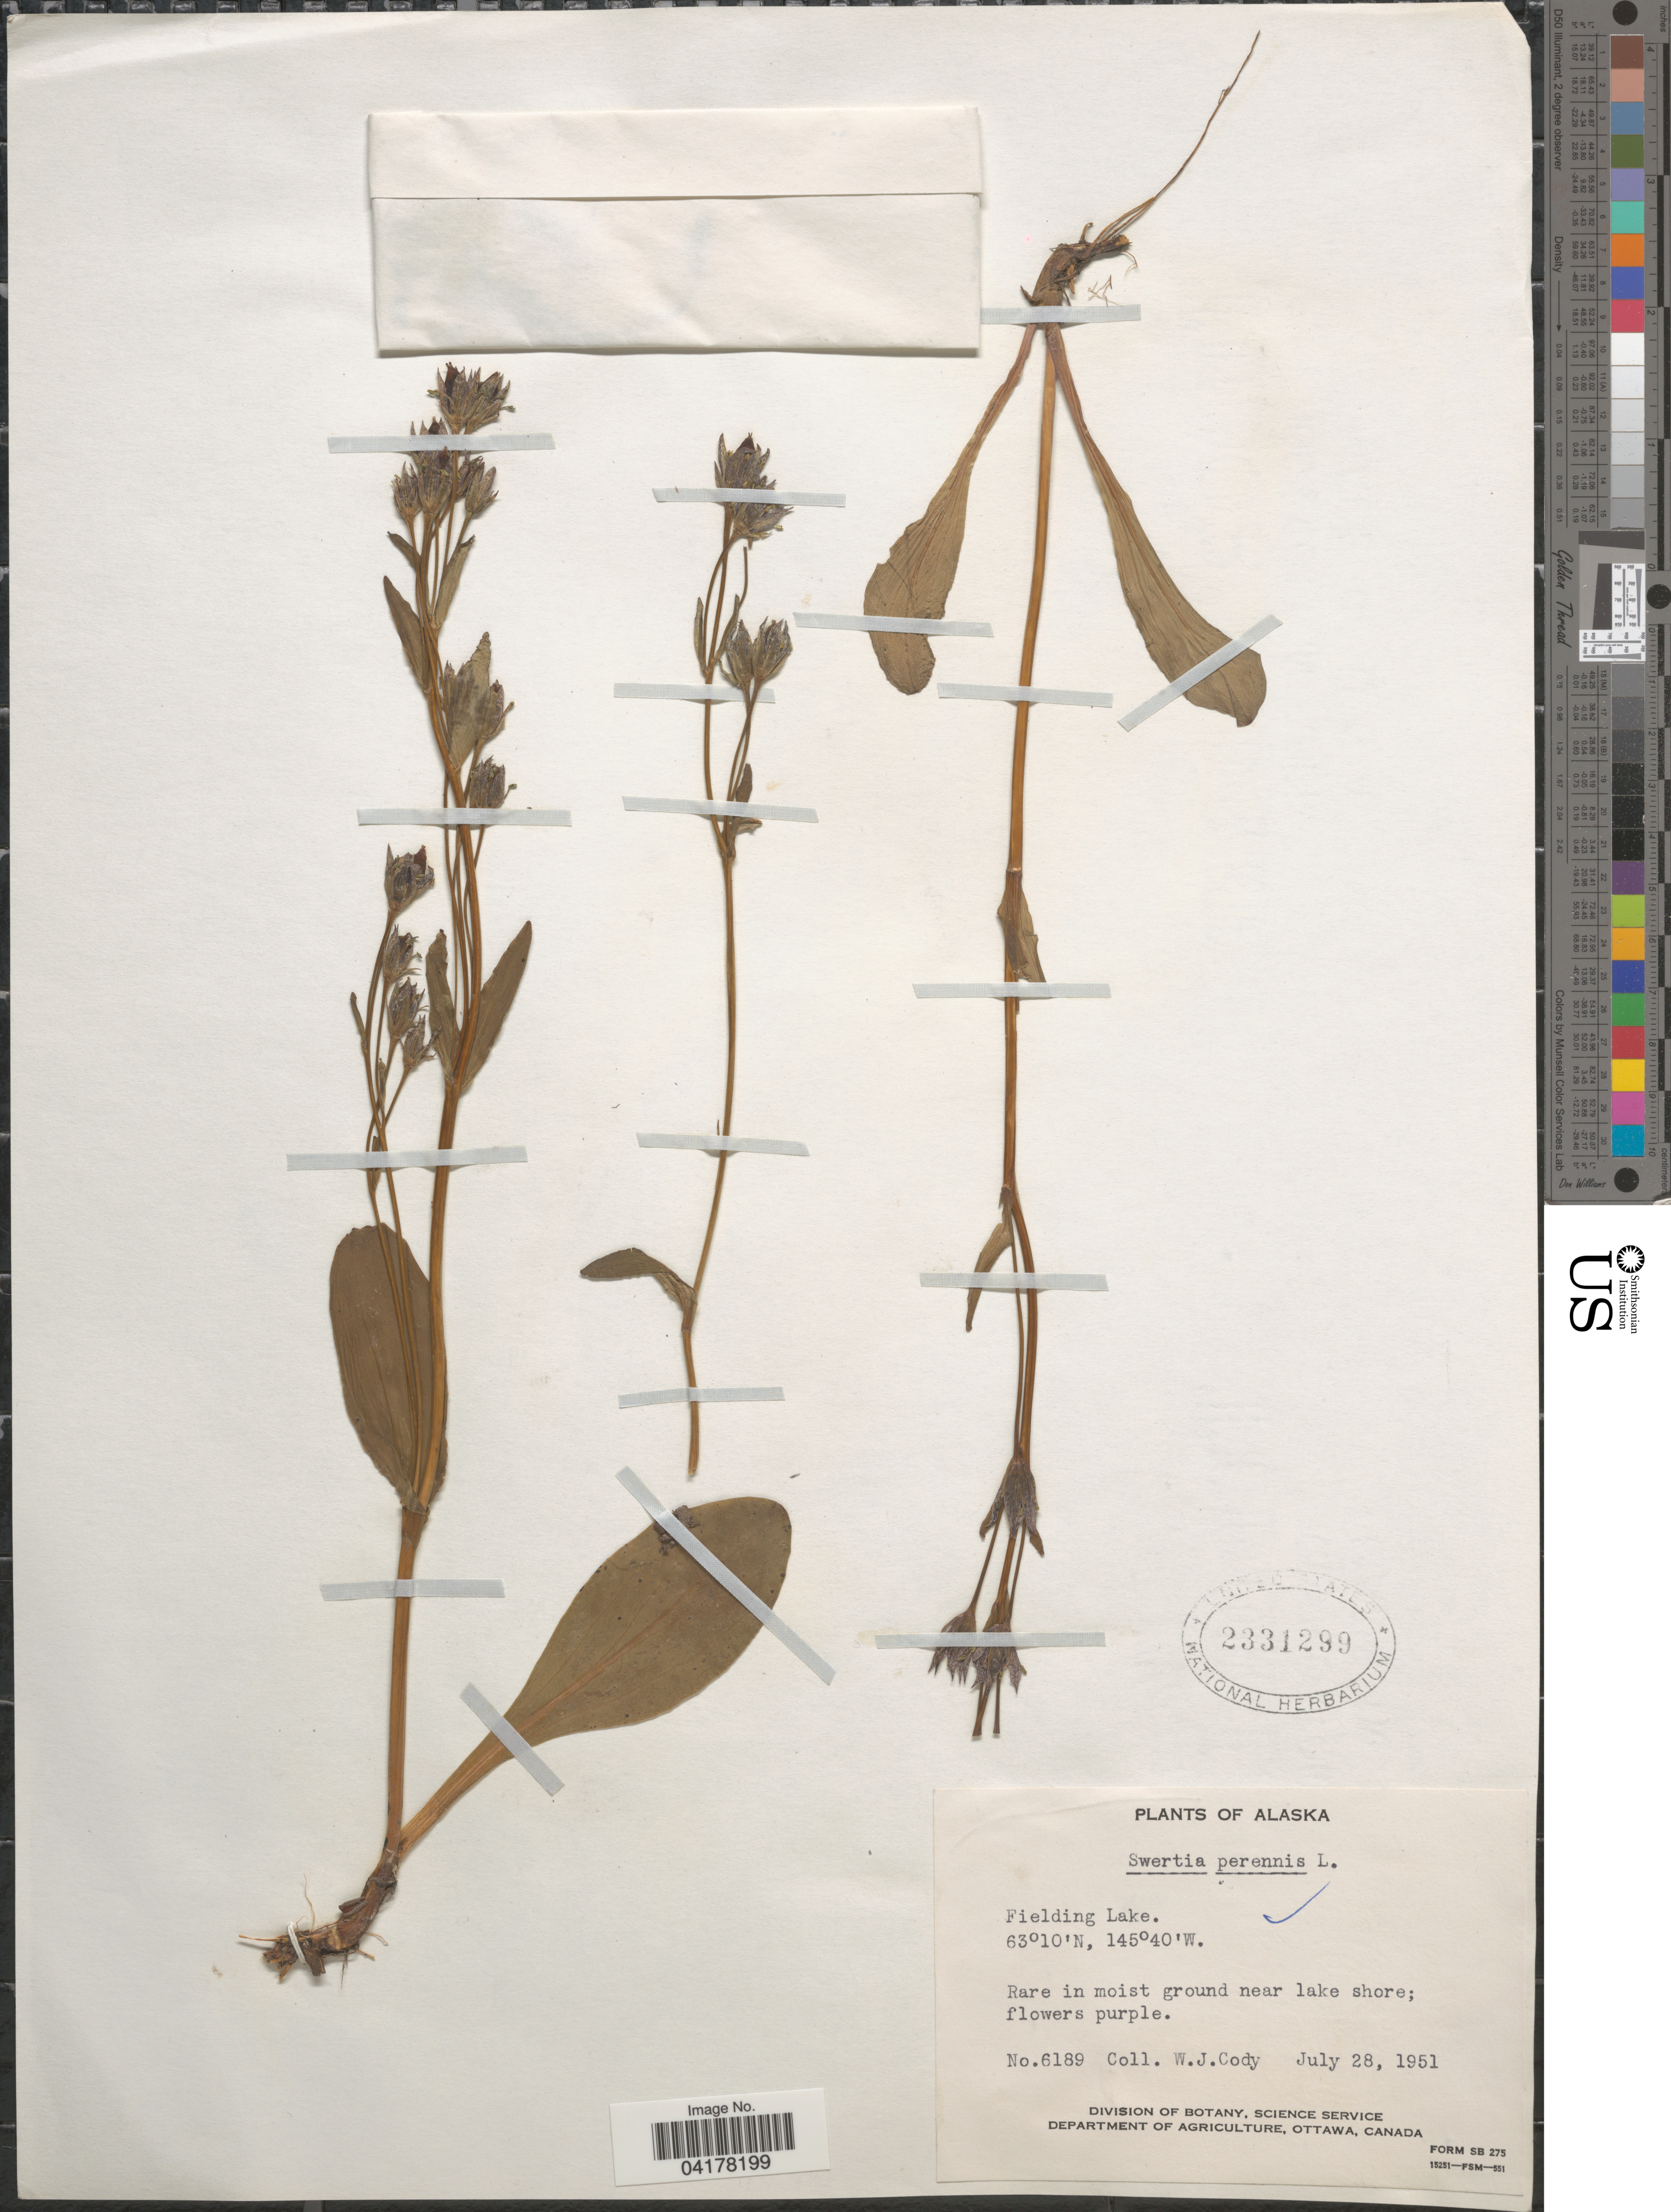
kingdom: Plantae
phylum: Tracheophyta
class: Magnoliopsida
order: Gentianales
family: Gentianaceae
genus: Swertia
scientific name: Swertia perennis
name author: L.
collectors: W. Cody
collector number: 6189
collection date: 1951-07-28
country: United States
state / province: Alaska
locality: Fielding Lake.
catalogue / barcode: US 2331299